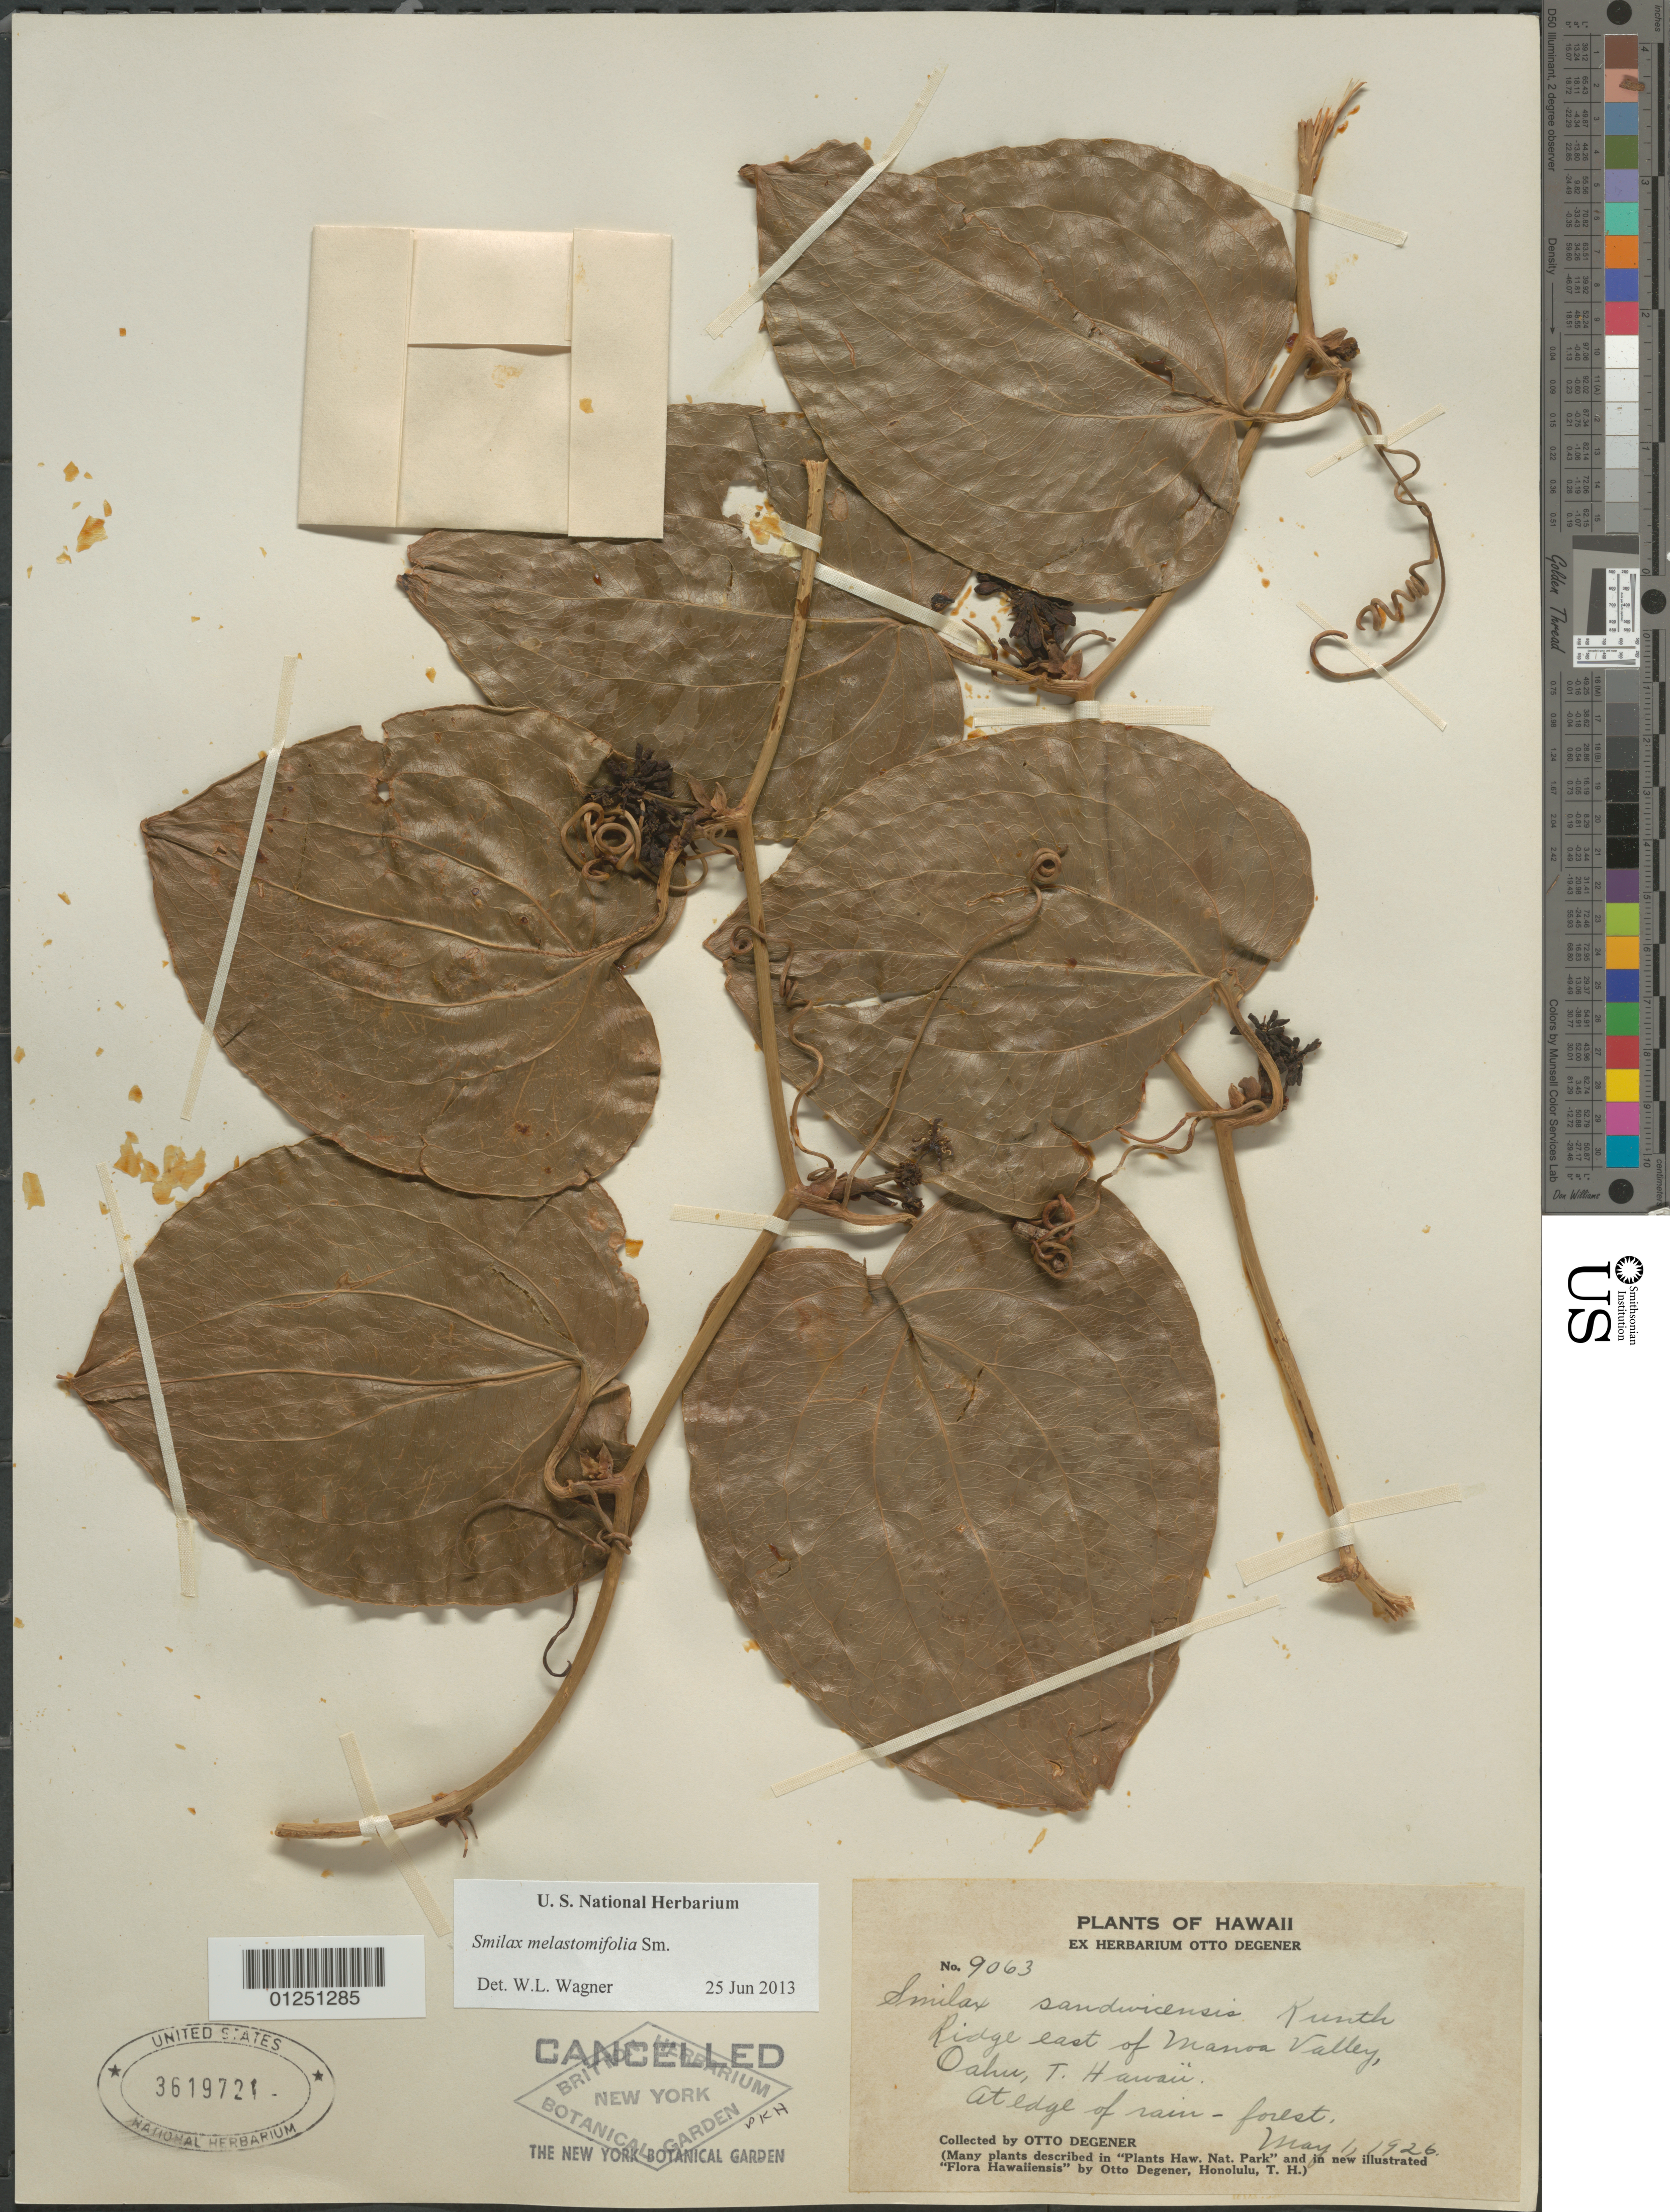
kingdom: Plantae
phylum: Tracheophyta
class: Liliopsida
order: Liliales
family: Smilacaceae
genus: Smilax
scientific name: Smilax melastomifolia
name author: Sm.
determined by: Wagner, W. L., (BOT), Smithsonian Institution - National Museum of Natural History (UNITED STATES)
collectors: O. Degener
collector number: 9063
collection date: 1926-05-01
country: United States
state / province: Hawaii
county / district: Honolulu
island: Oahu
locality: Ridge east of Manoa Valley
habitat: Edge of rain forest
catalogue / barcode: US 3619721